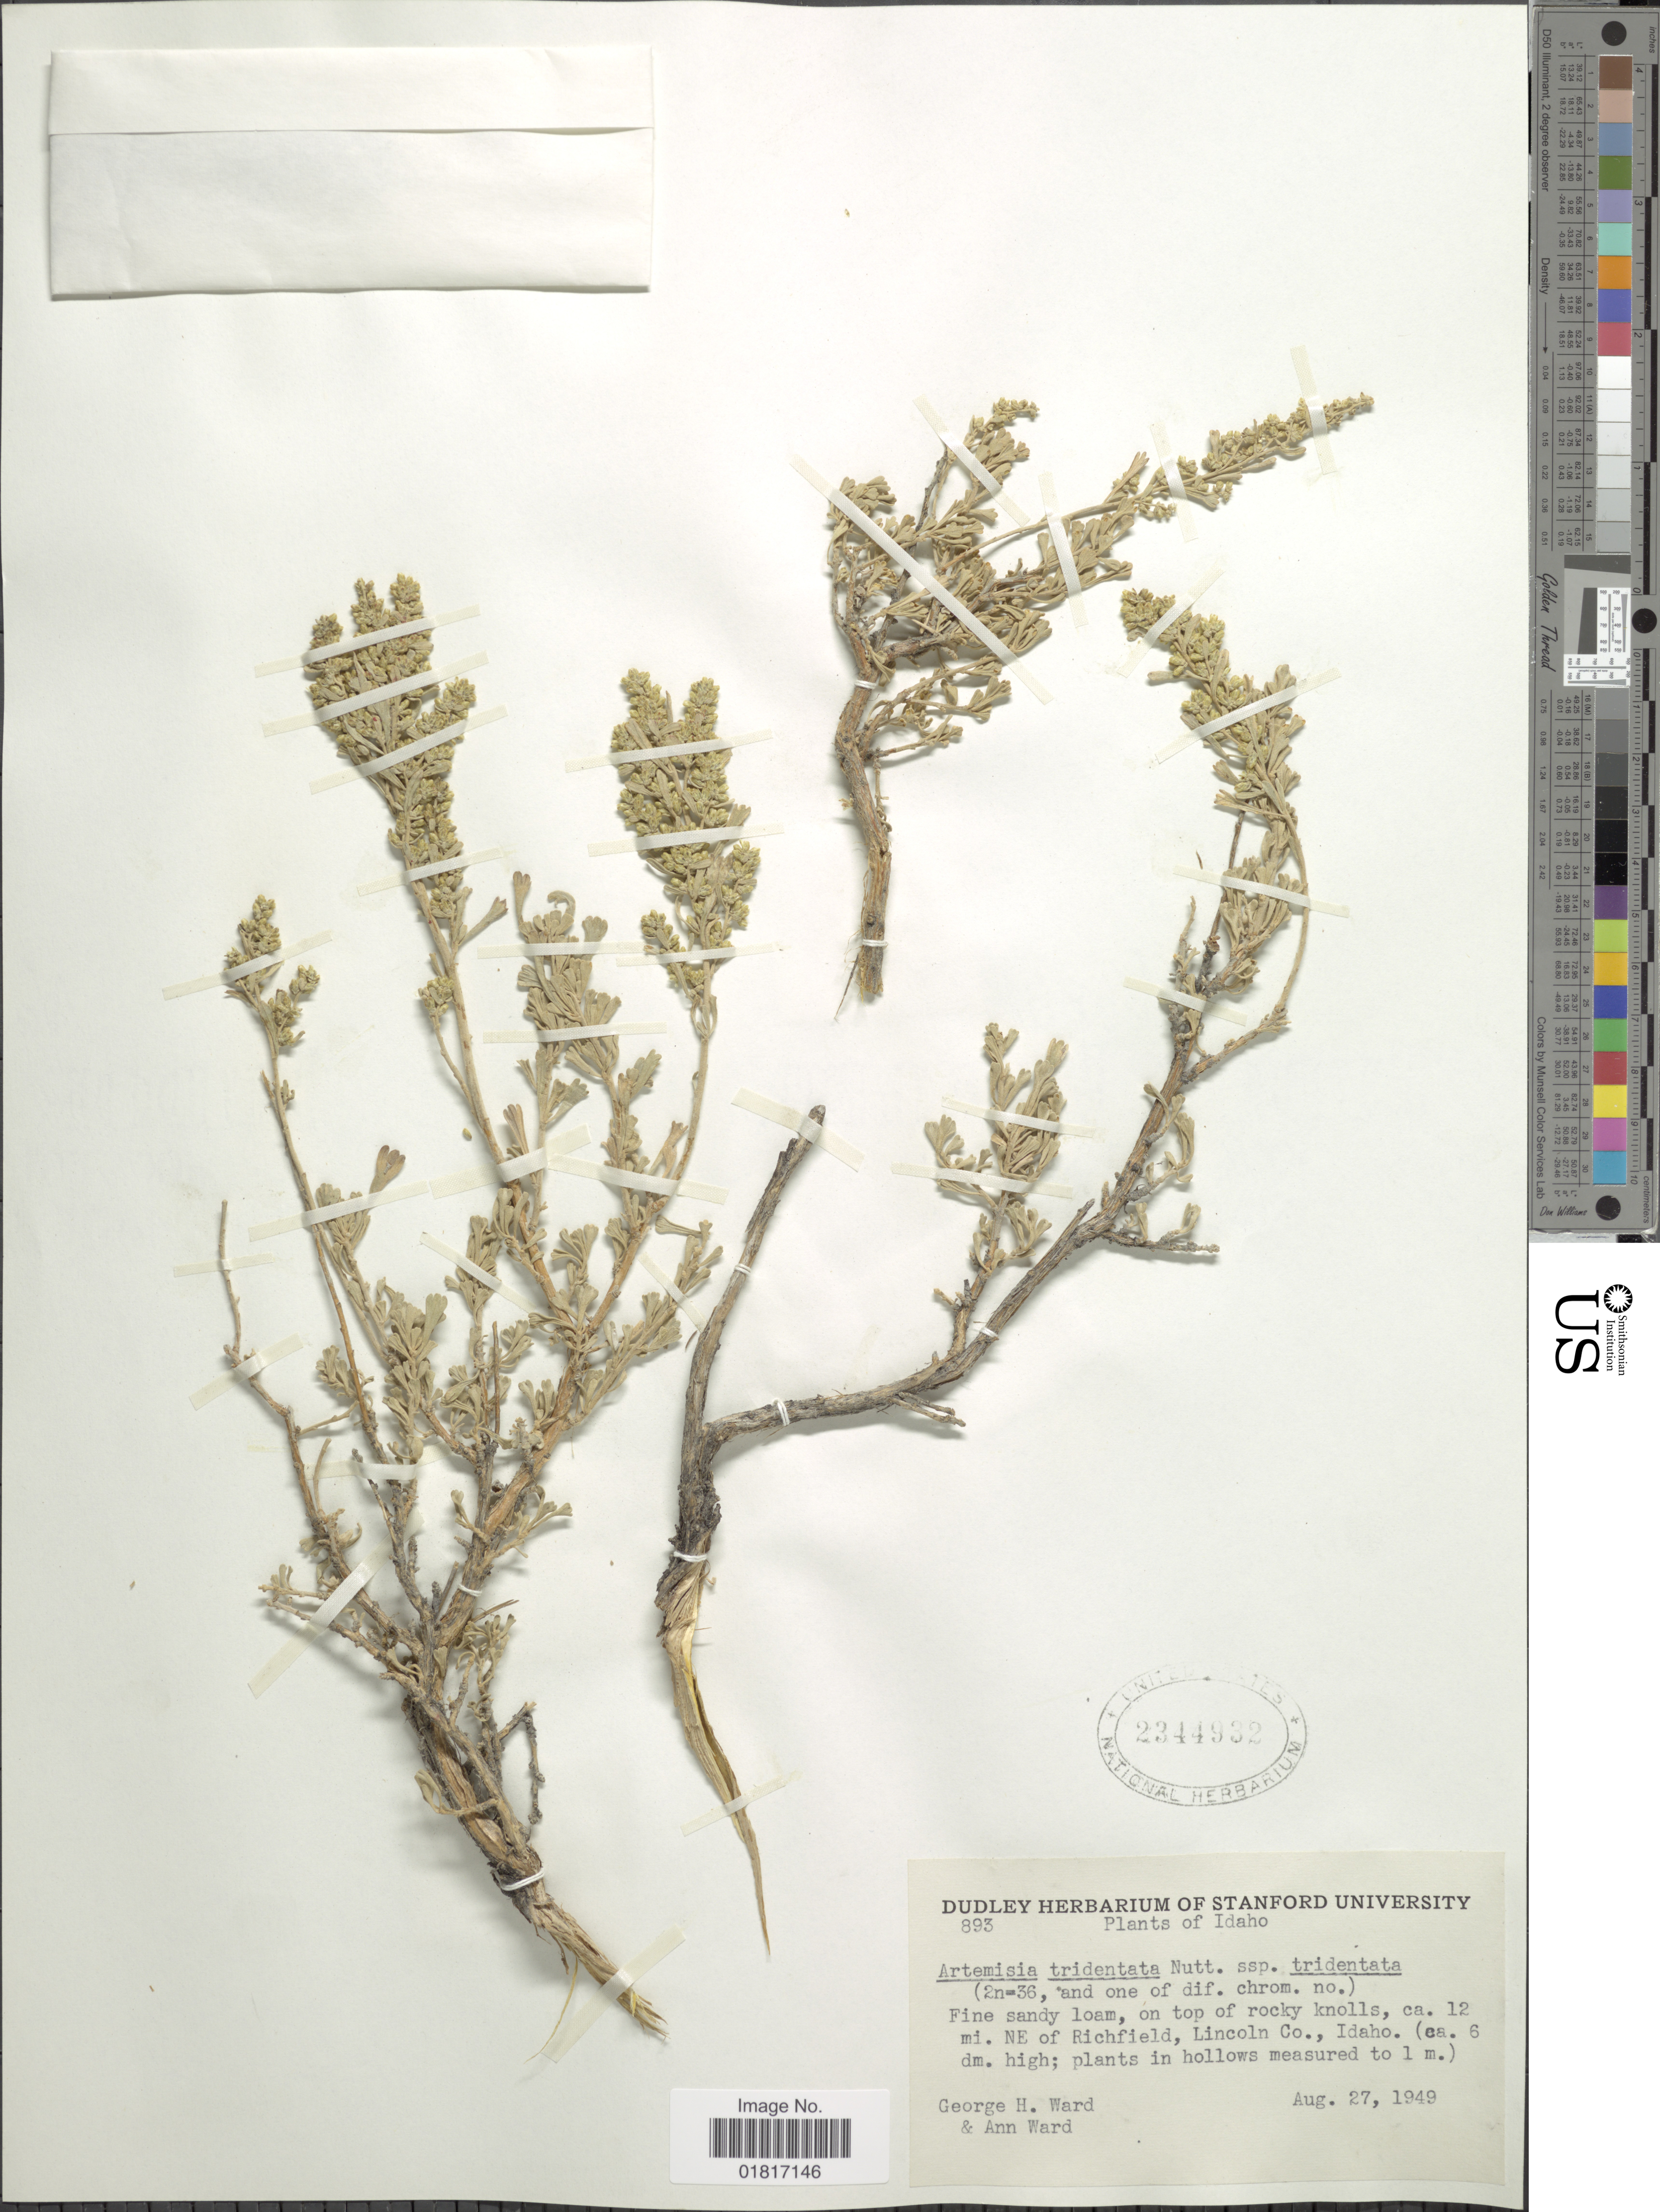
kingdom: Plantae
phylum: Tracheophyta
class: Magnoliopsida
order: Asterales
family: Asteraceae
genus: Artemisia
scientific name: Artemisia tridentata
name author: Nutt.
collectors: G. H. Ward & A. Ward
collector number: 893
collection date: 1949-08-27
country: United States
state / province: Idaho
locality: Fine sandy loam, on top of rocky knolls, ca 12 mi NE of Richfield, Lincoln Co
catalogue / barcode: US 2344932